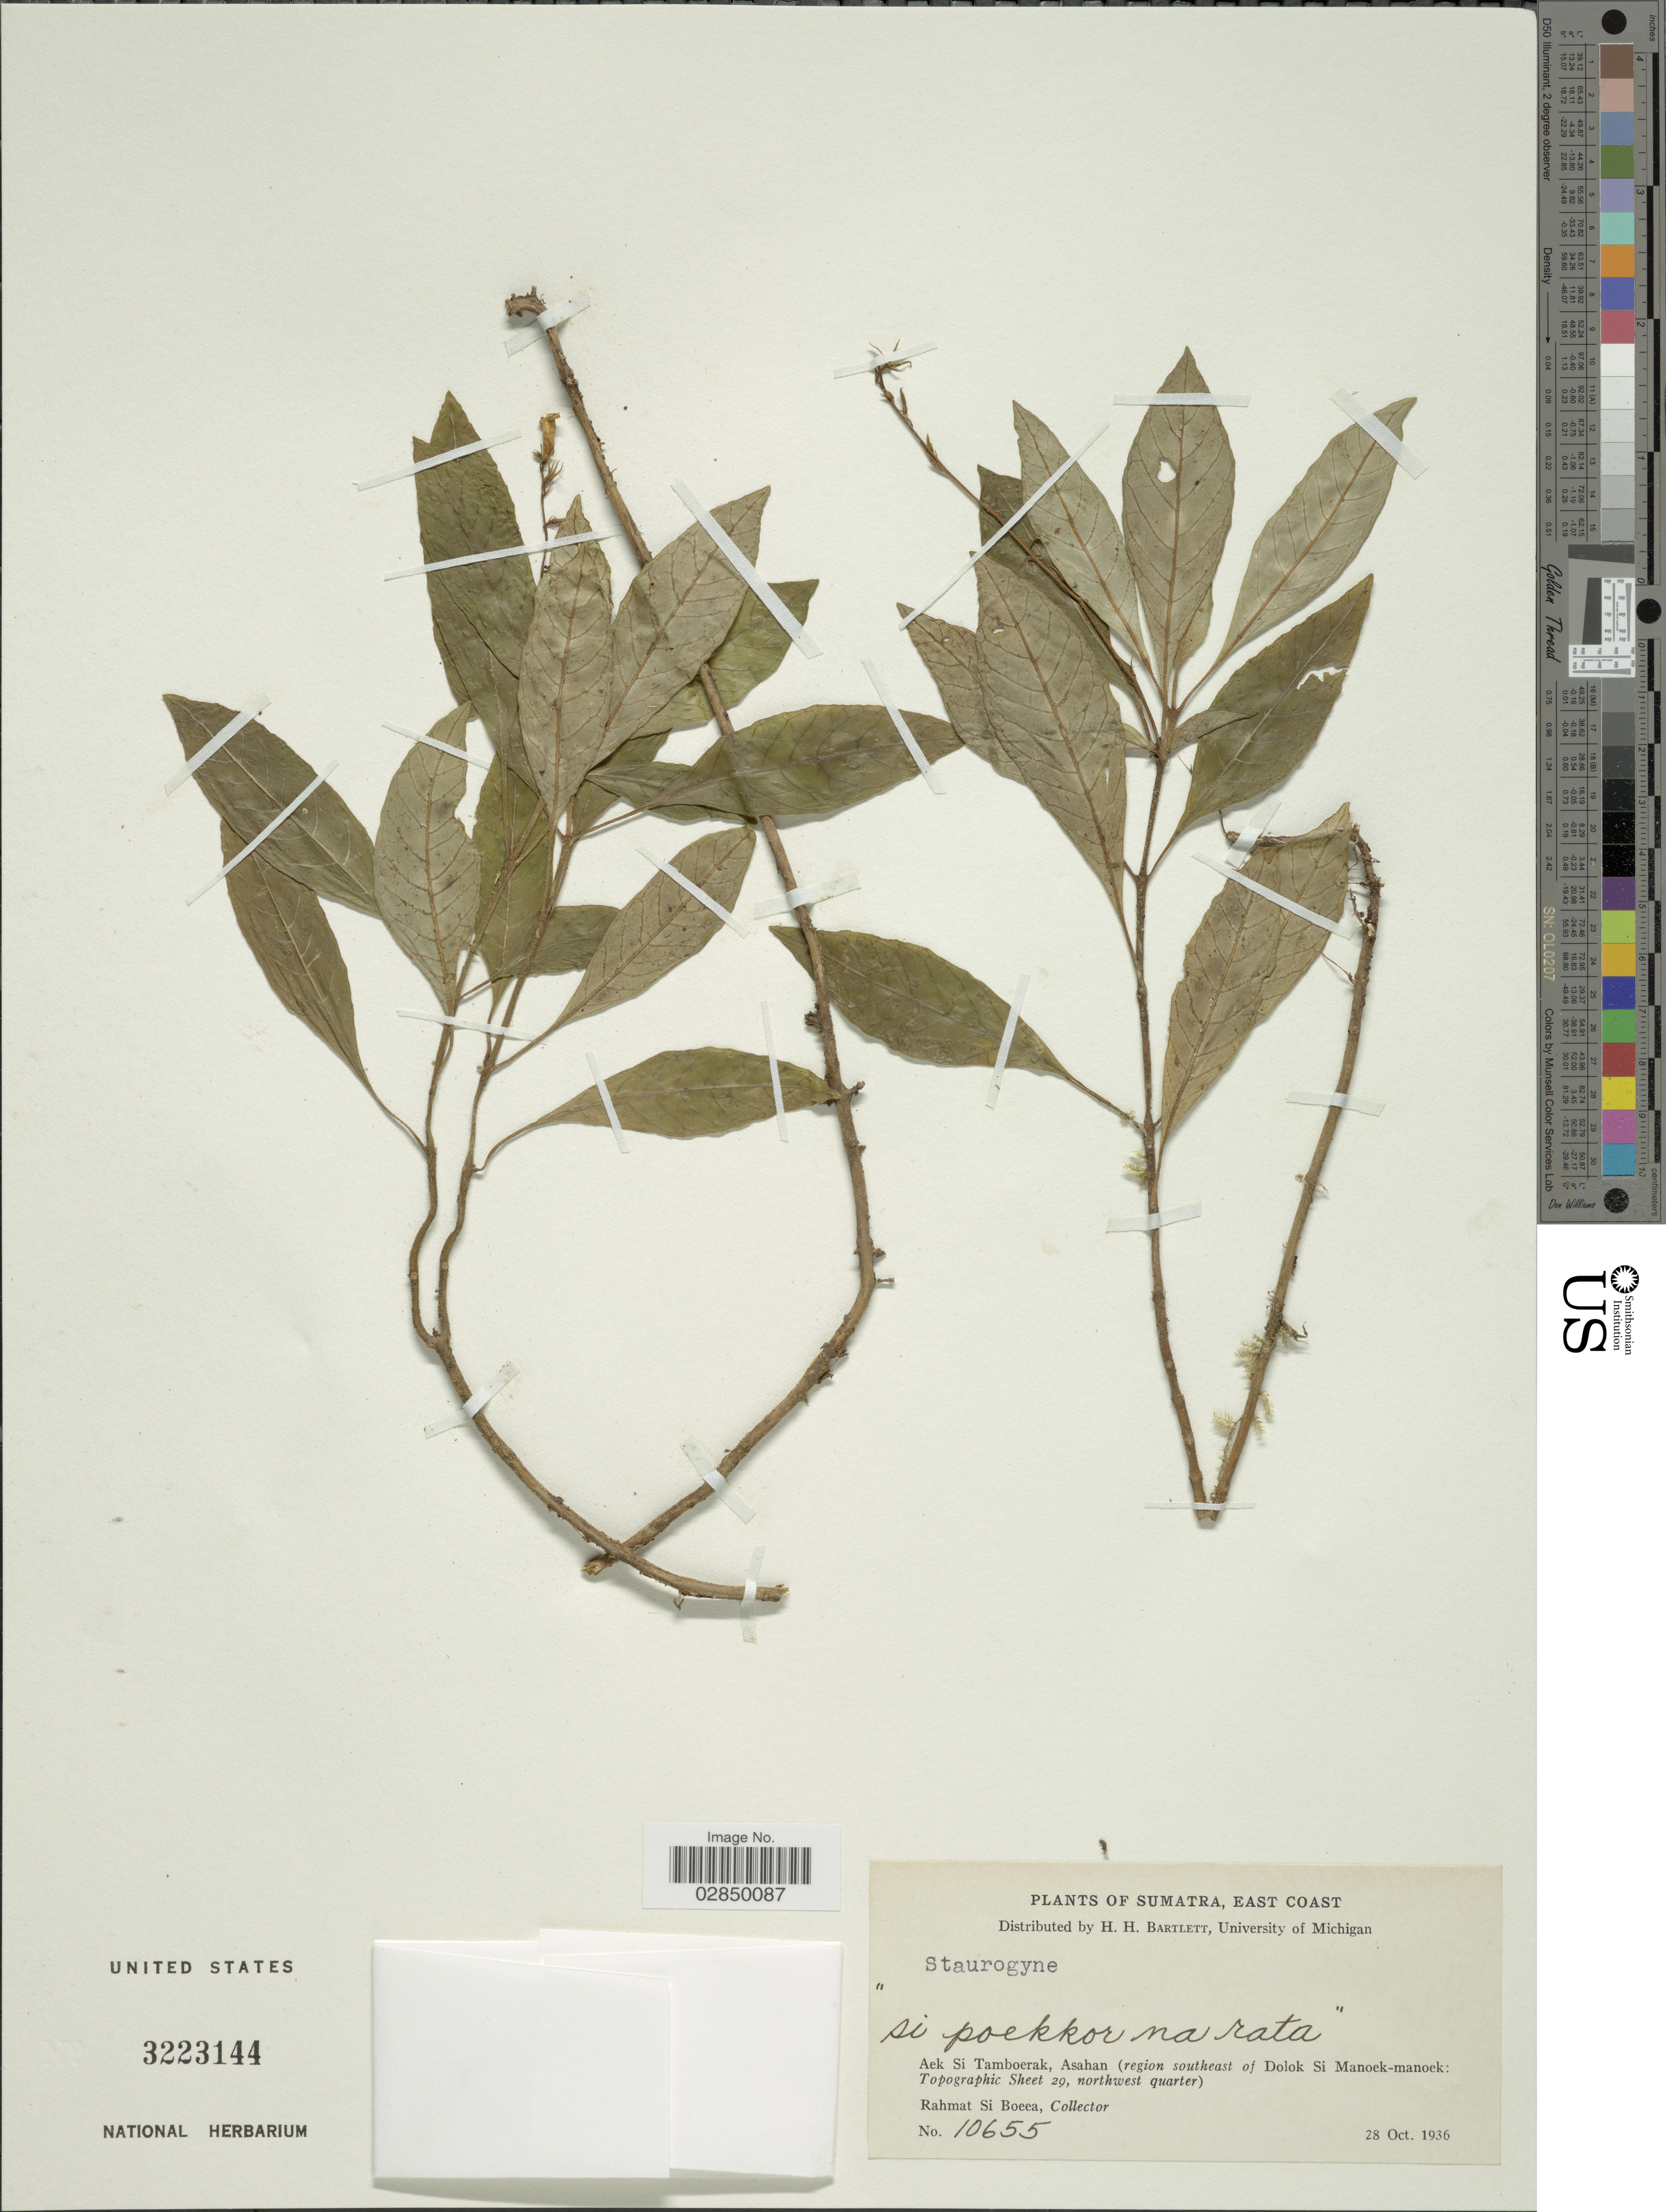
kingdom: Plantae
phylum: Tracheophyta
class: Magnoliopsida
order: Lamiales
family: Acanthaceae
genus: Staurogyne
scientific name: Staurogyne sp.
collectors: Rahmat Si Boeea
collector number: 10655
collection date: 1936-10-28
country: Indonesia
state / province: Sumatra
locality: East Coast. Aek Si Tamboerak, Asahan (region southeast of Dolok Si Manoek-manoek: Topographic Sheet 29, northwest quarter).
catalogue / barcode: US 3223144